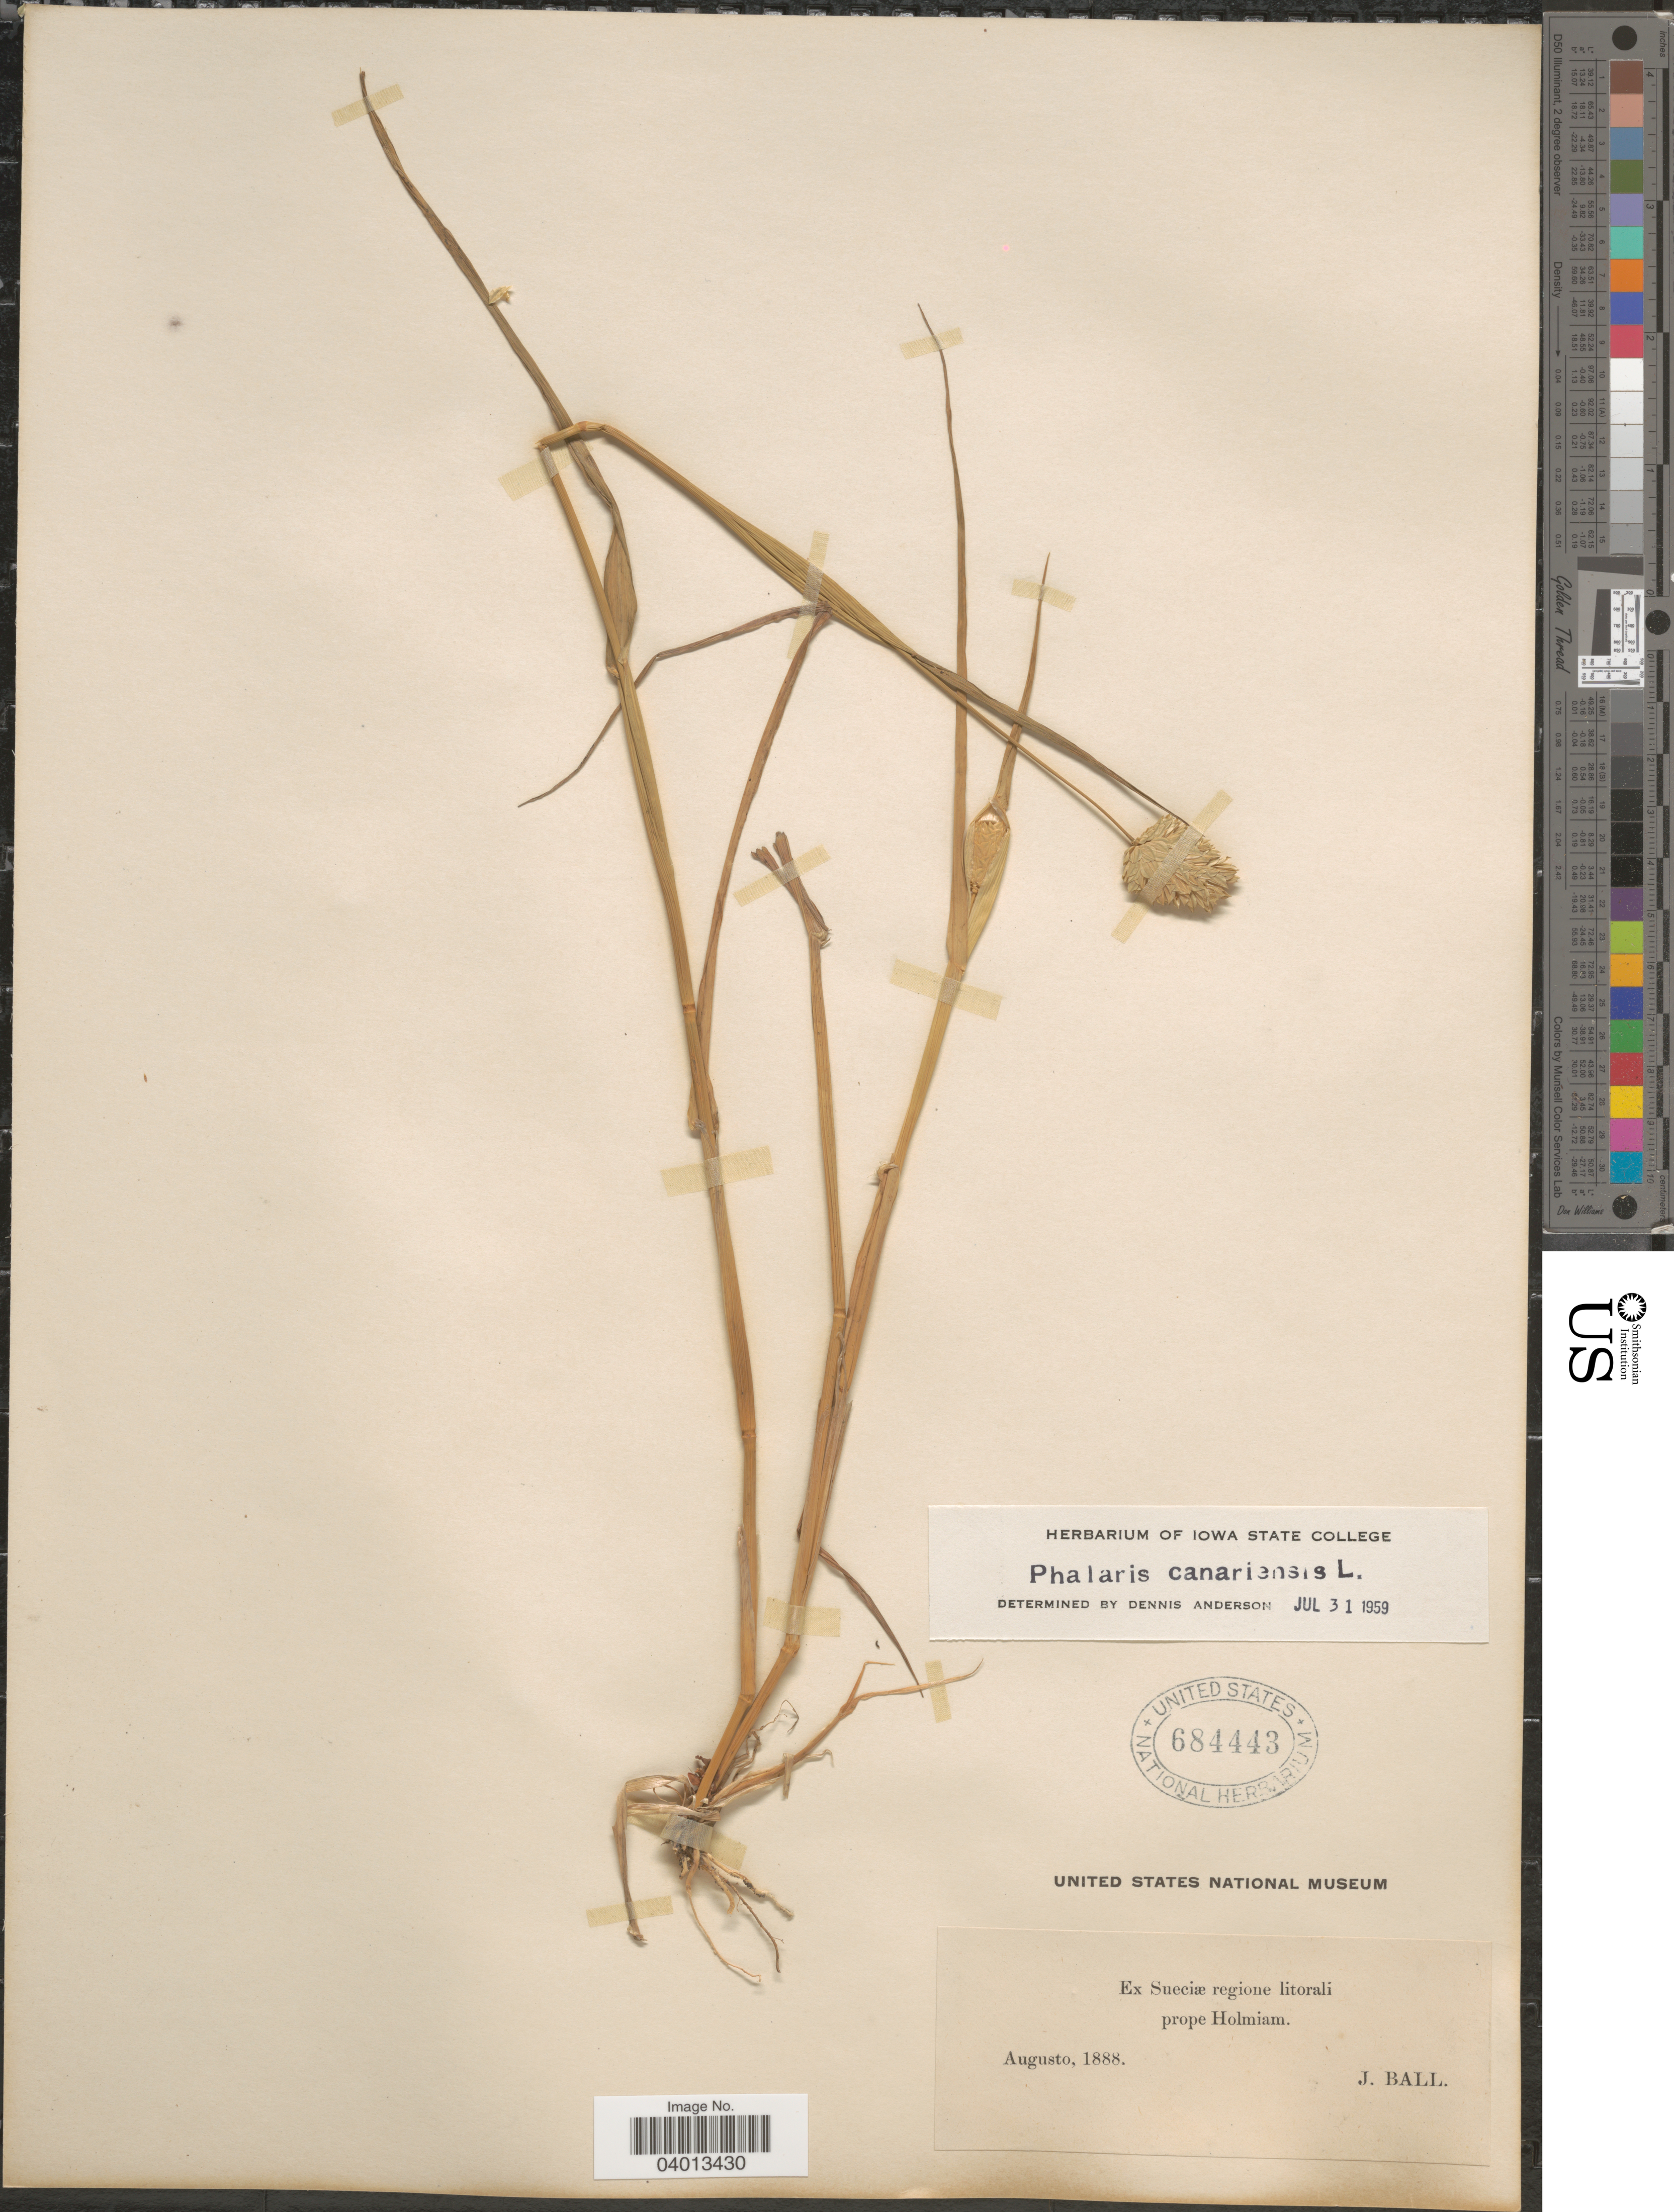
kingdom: Plantae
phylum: Tracheophyta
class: Liliopsida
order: Poales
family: Poaceae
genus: Phalaris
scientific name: Phalaris canariensis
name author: L.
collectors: J. Ball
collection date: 1888-08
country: Sweden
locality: Ex Sueciæ regione litorali prope Holmiam.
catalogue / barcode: US 684443